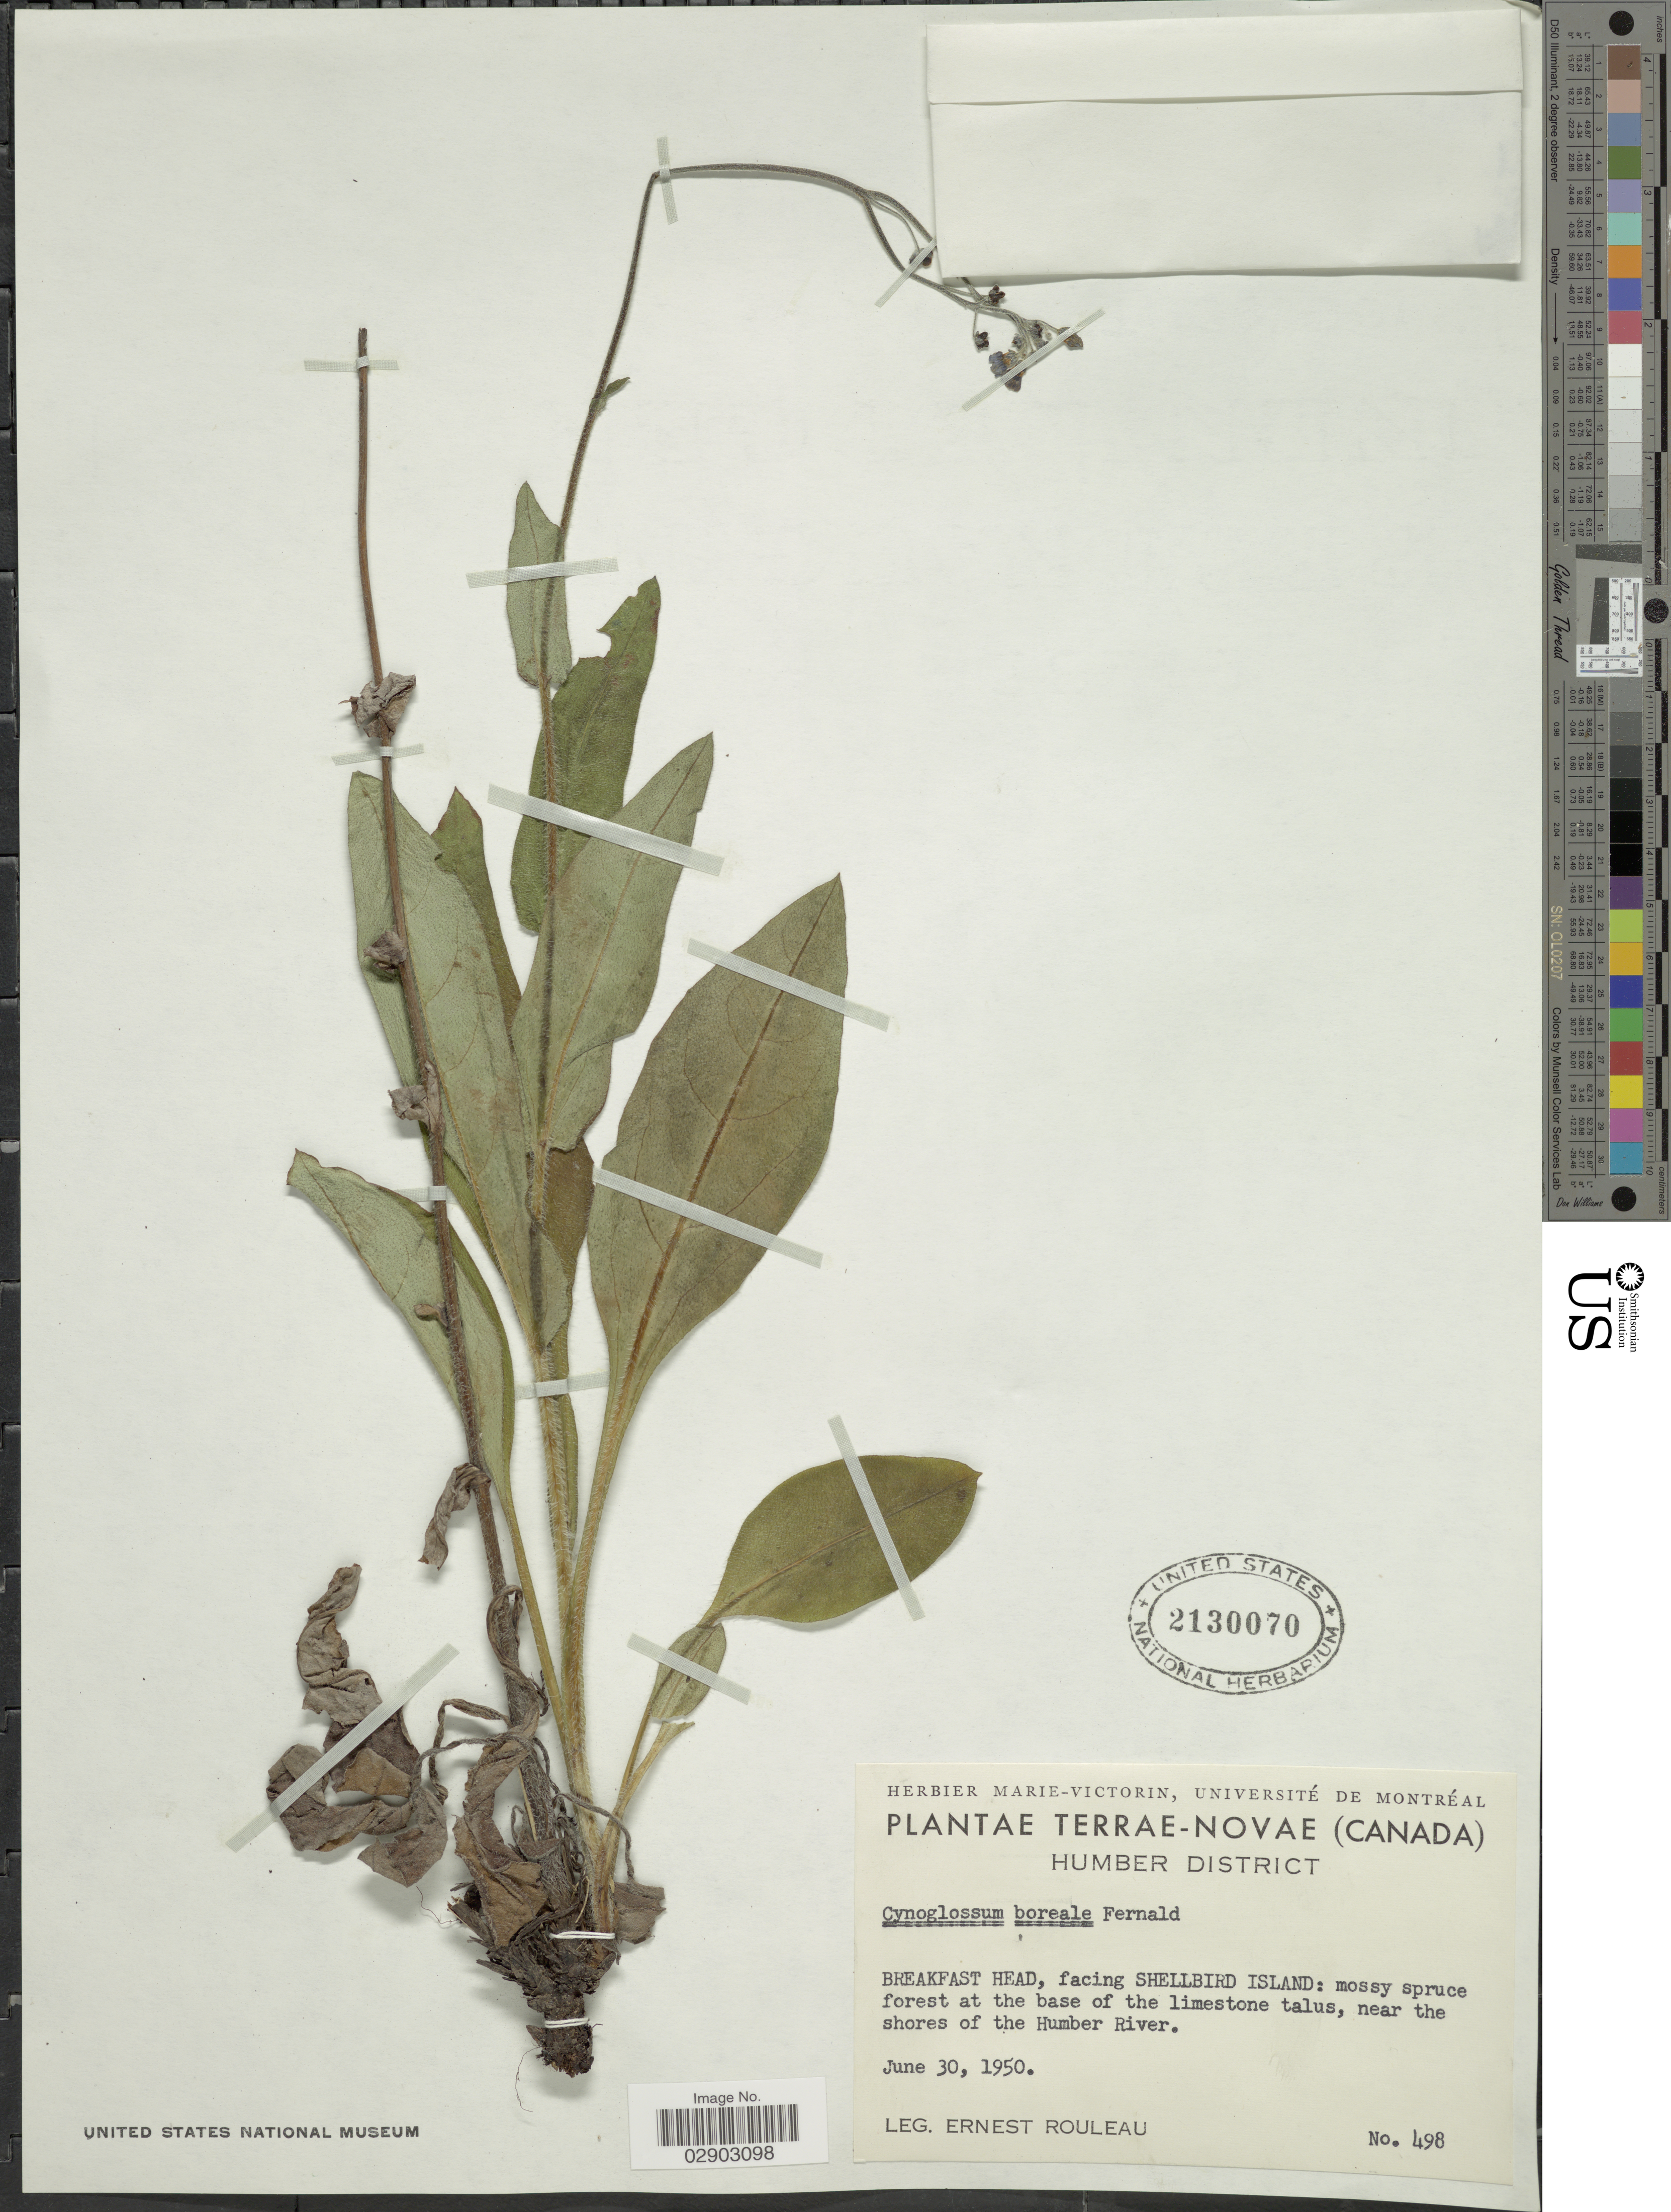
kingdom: Plantae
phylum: Tracheophyta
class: Magnoliopsida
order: Boraginales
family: Boraginaceae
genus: Cynoglossum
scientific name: Cynoglossum boreale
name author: Fernald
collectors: E. Rouleau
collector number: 498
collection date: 1950-06-30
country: Canada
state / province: Newfoundland and Labrador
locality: Terrae-Novae. Humber District. Breakfast Head, facing Shellbird Island: near the shores of the Humber River.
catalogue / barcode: US 2130070